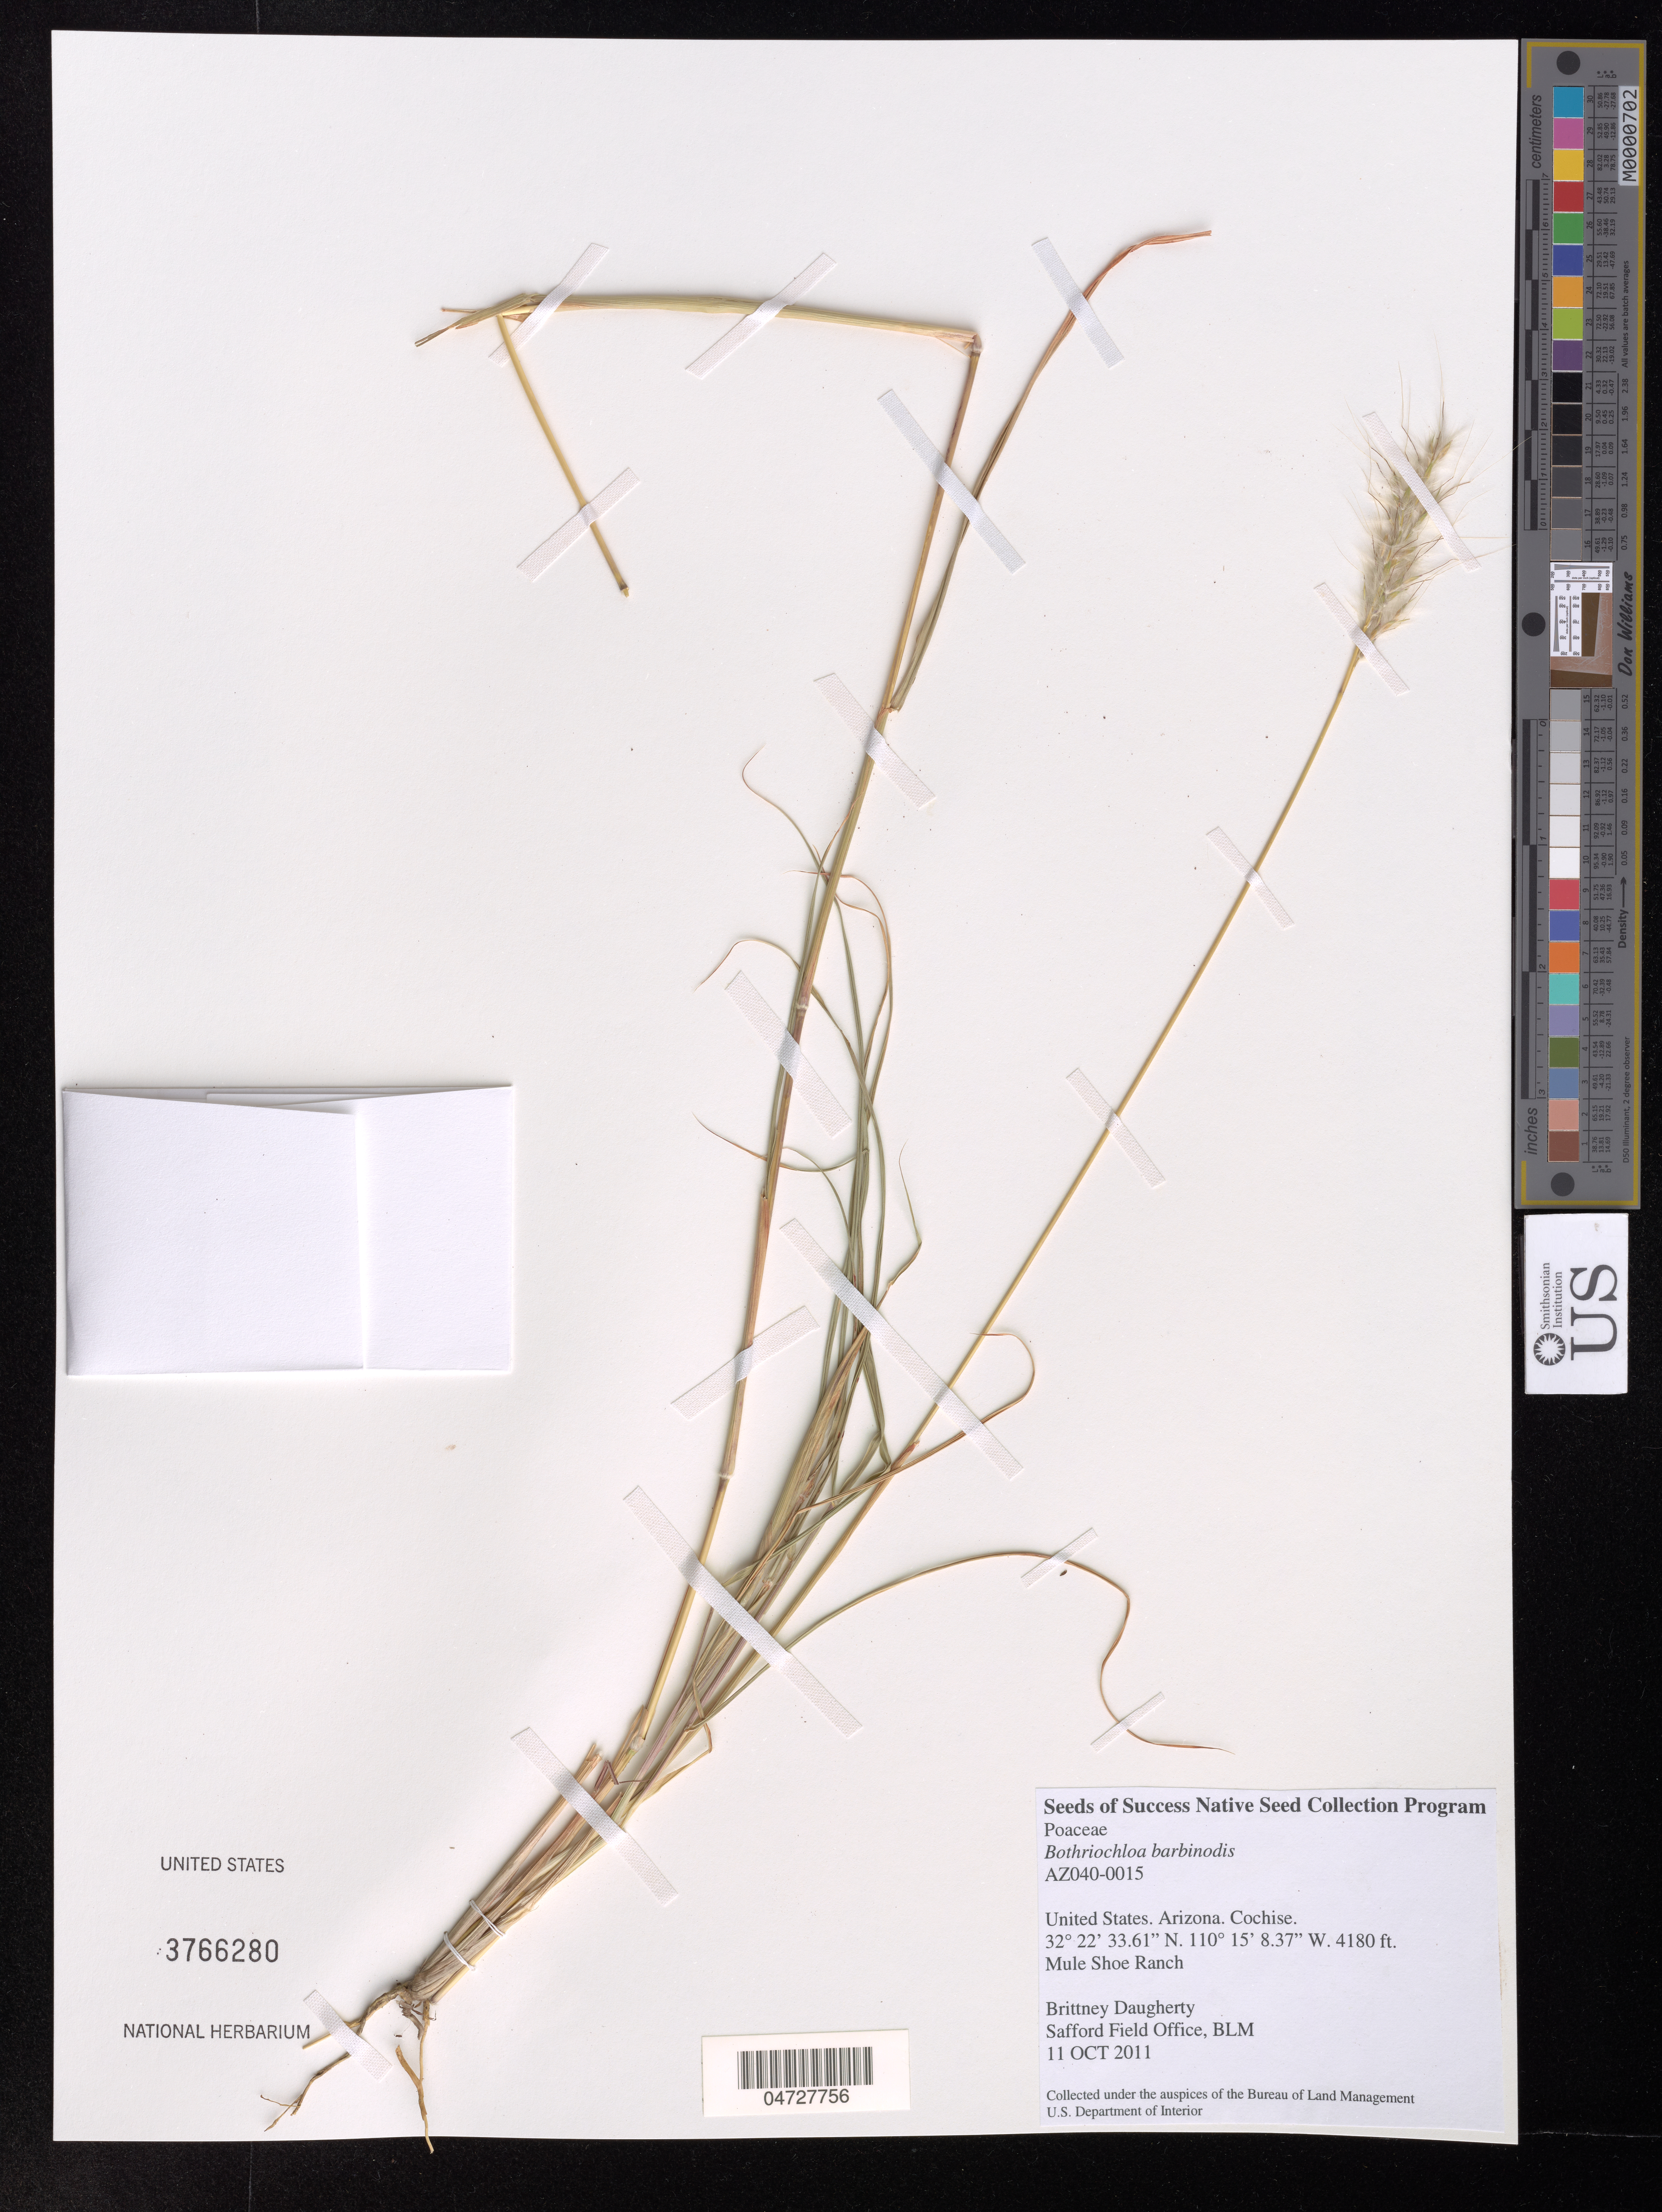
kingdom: Plantae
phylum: Tracheophyta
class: Liliopsida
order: Poales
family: Poaceae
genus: Bothriochloa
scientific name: Bothriochloa barbinodis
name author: (Lag.) Herter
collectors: B. Daugherty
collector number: AZ040-0015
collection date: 2011-10-11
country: United States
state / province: Arizona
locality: Cochise. Mule Shoe Ranch.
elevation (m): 1274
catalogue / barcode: US 3766280